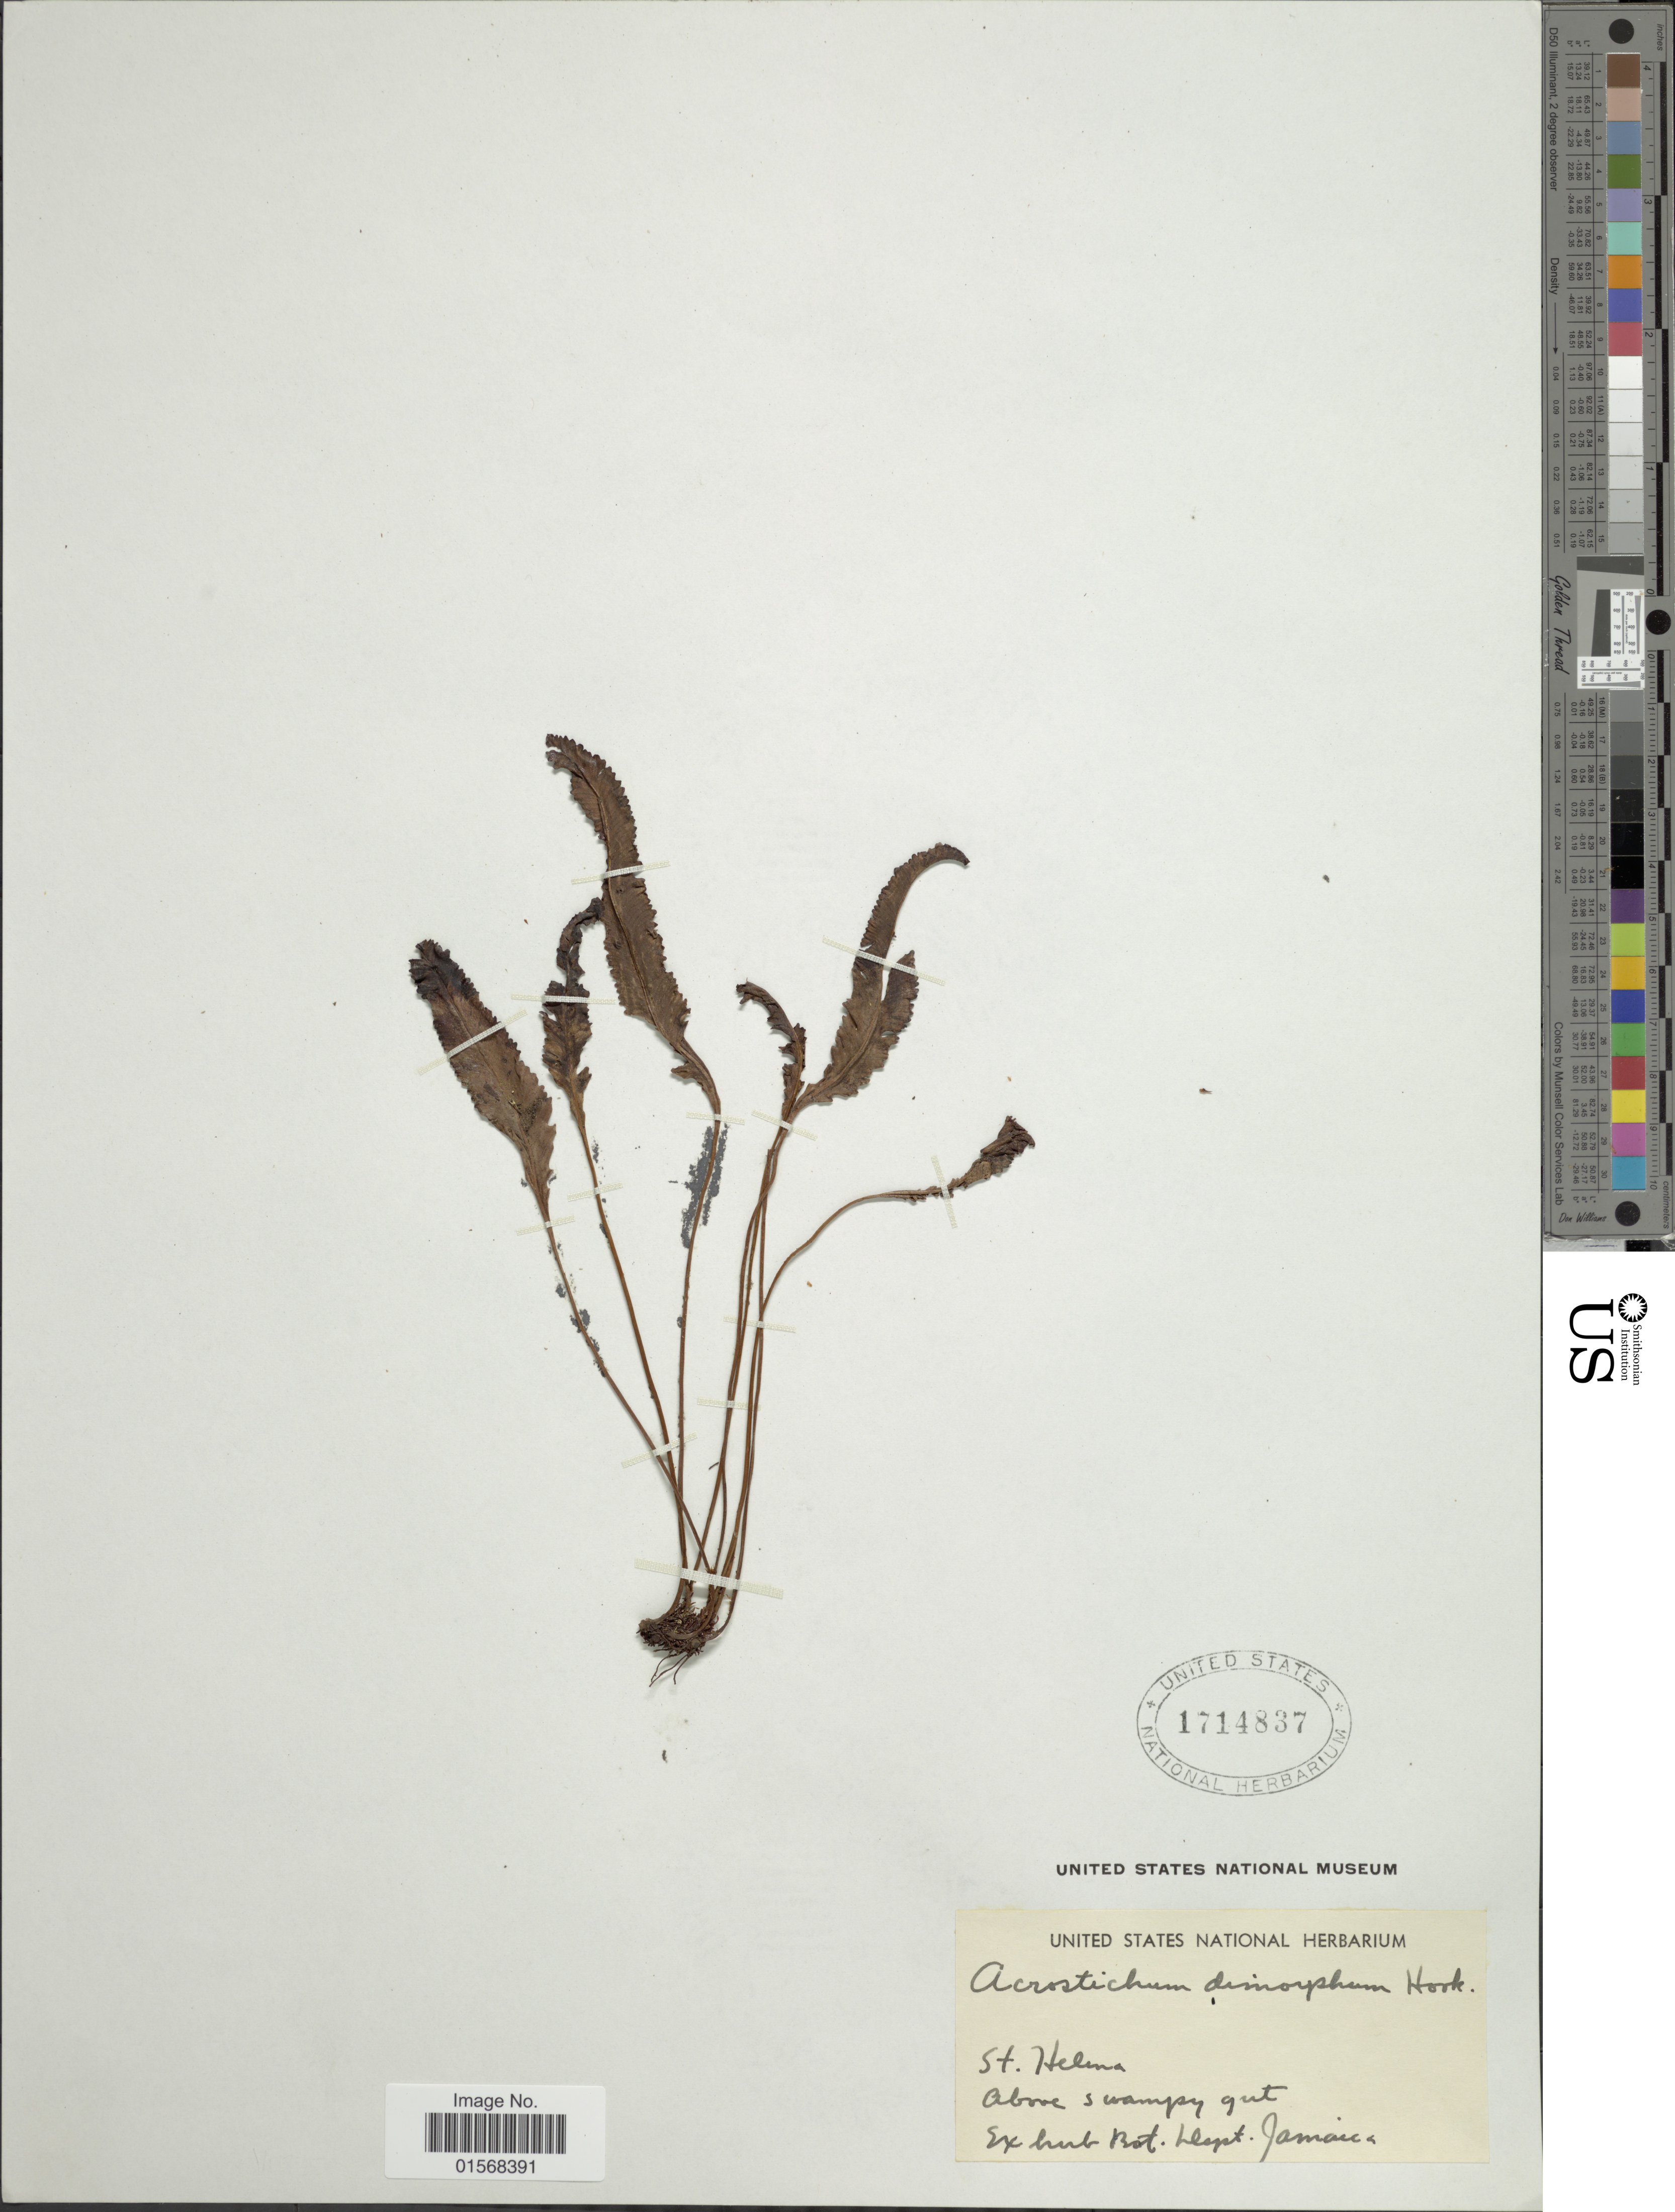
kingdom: Plantae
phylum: Tracheophyta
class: Polypodiopsida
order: Polypodiales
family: Dryopteridaceae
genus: Elaphoglossum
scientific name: Elaphoglossum dimorphum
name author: (Hook. & Grev.) T. Moore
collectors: Botanical Department Jamaica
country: St. Helena Islands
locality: St. Helena.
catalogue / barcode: US 1714837